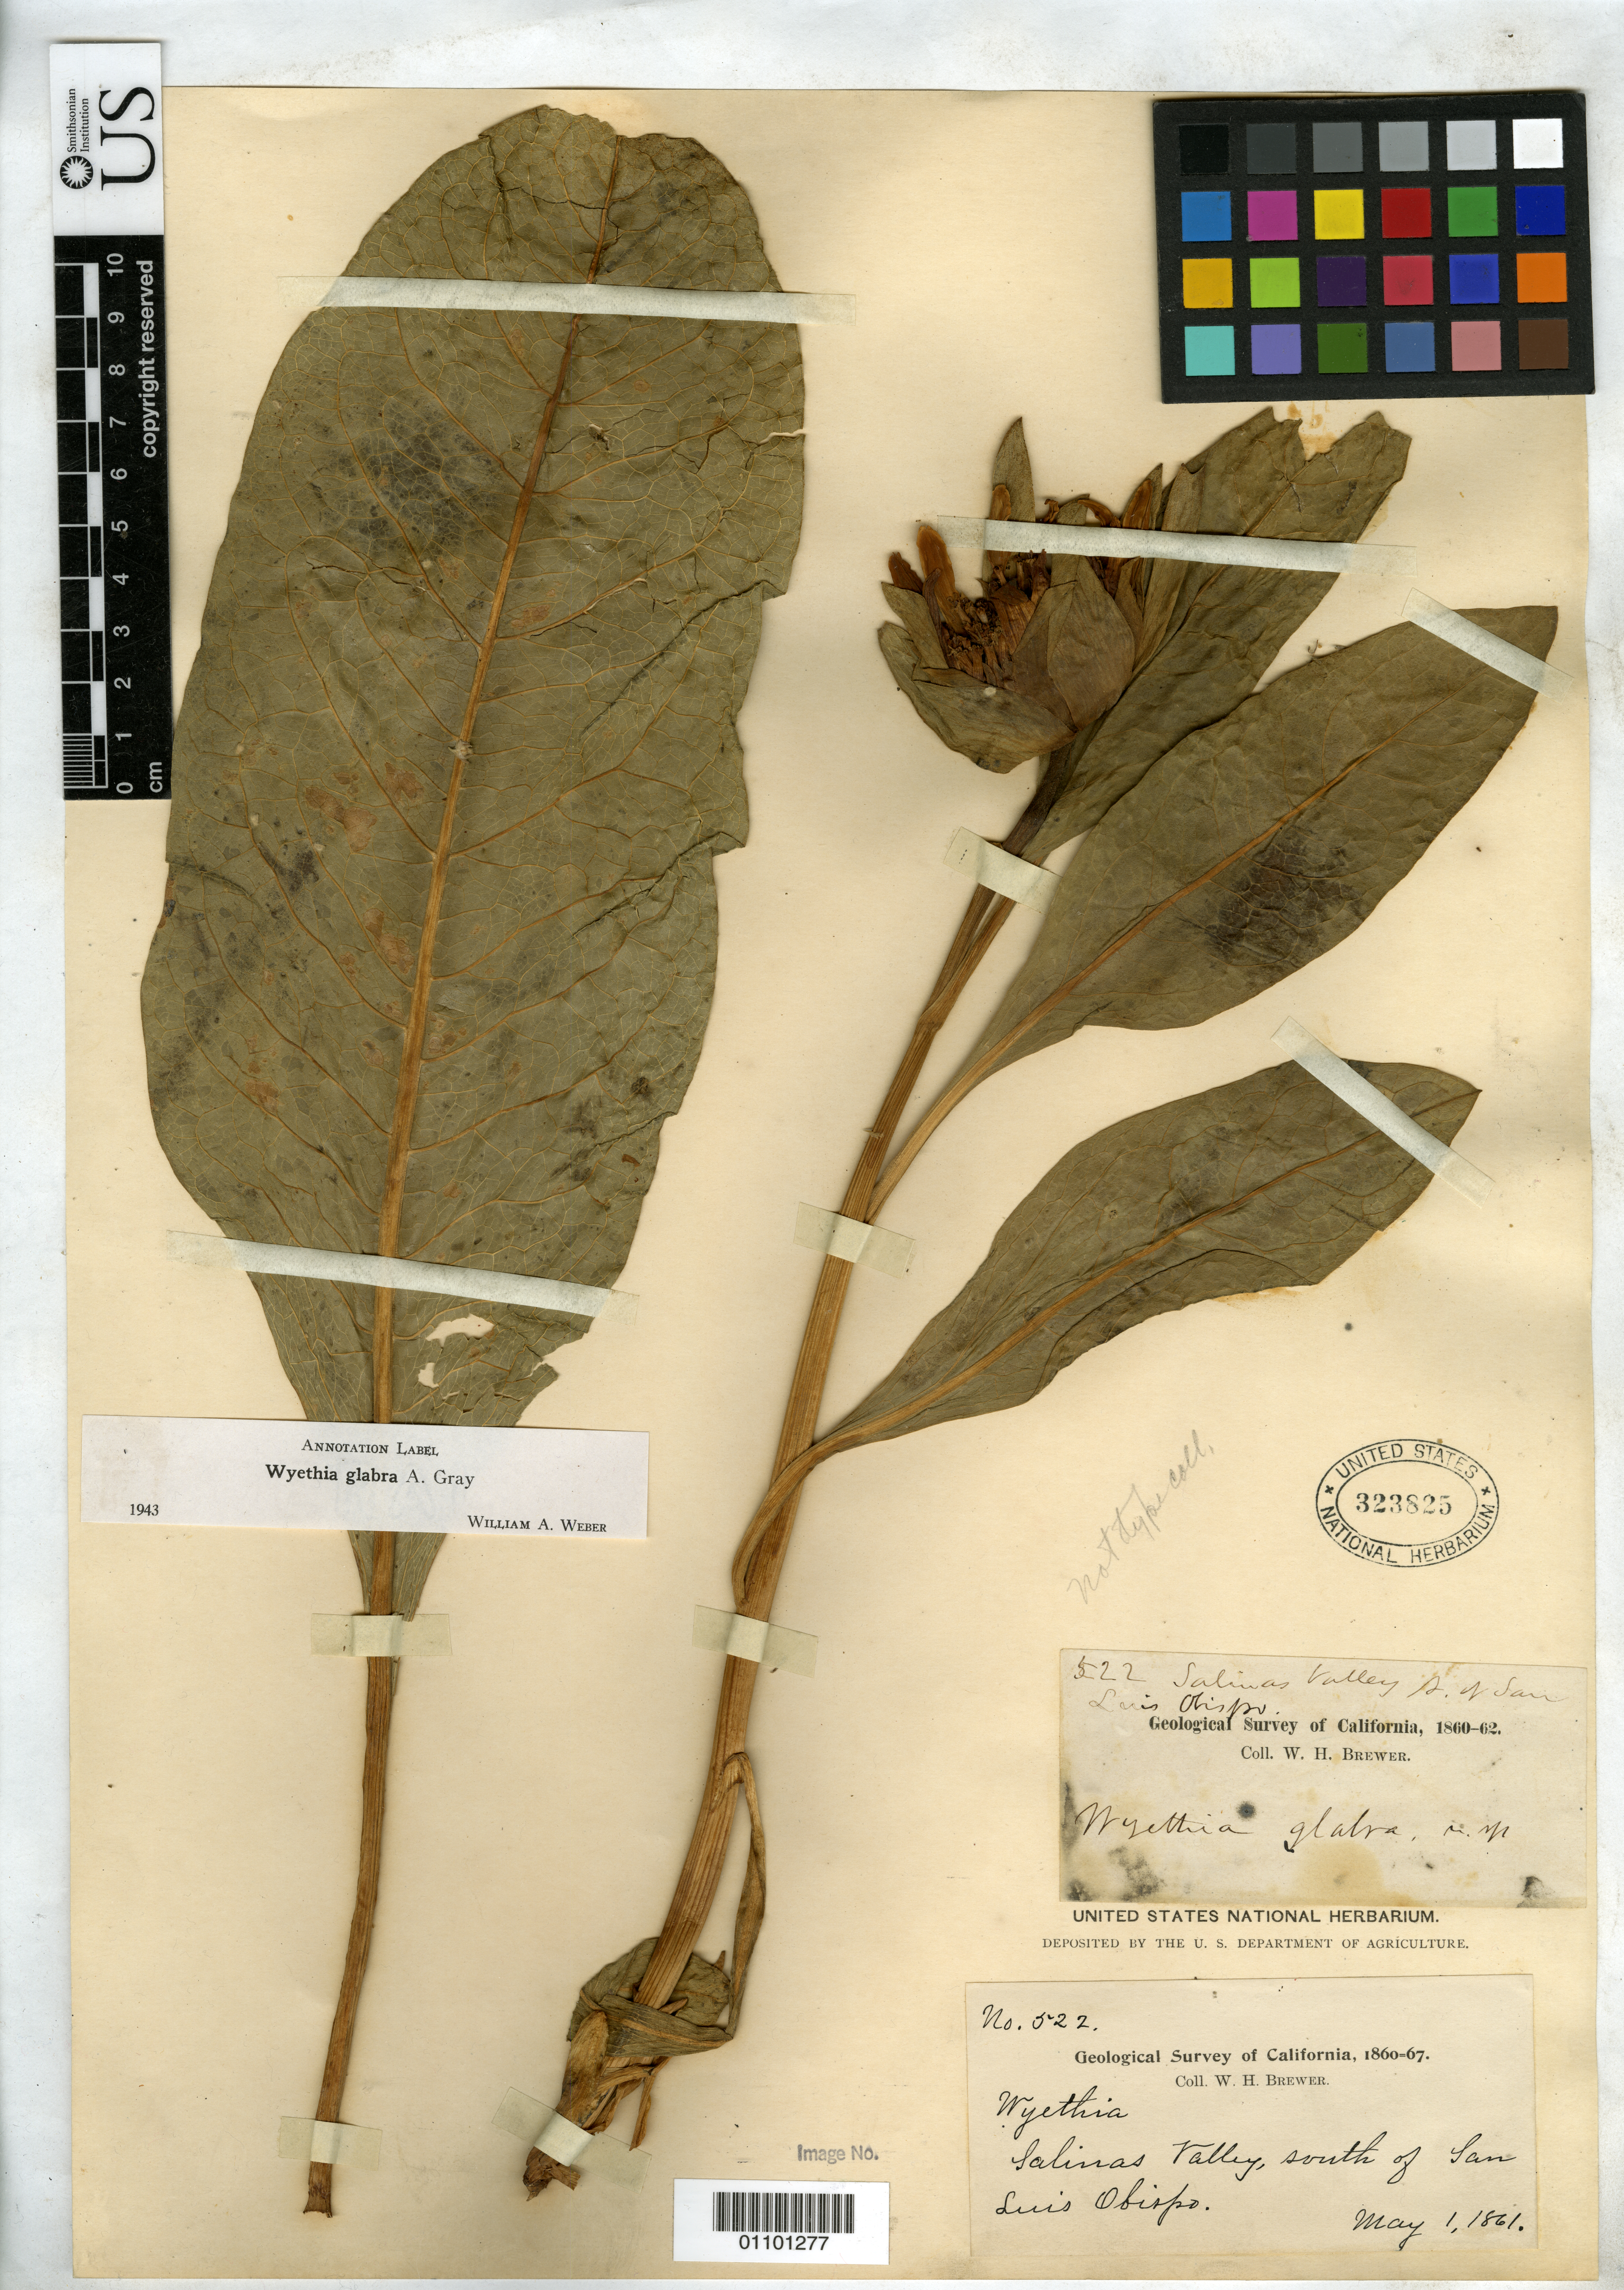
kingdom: Plantae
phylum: Tracheophyta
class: Magnoliopsida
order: Asterales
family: Asteraceae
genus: Wyethia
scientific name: Wyethia glabra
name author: A. Gray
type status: Syntype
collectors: W. H. Brewer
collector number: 522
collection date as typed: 01 May 1861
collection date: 1861-05-01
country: United States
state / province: California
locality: Salinas valley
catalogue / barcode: US 323825